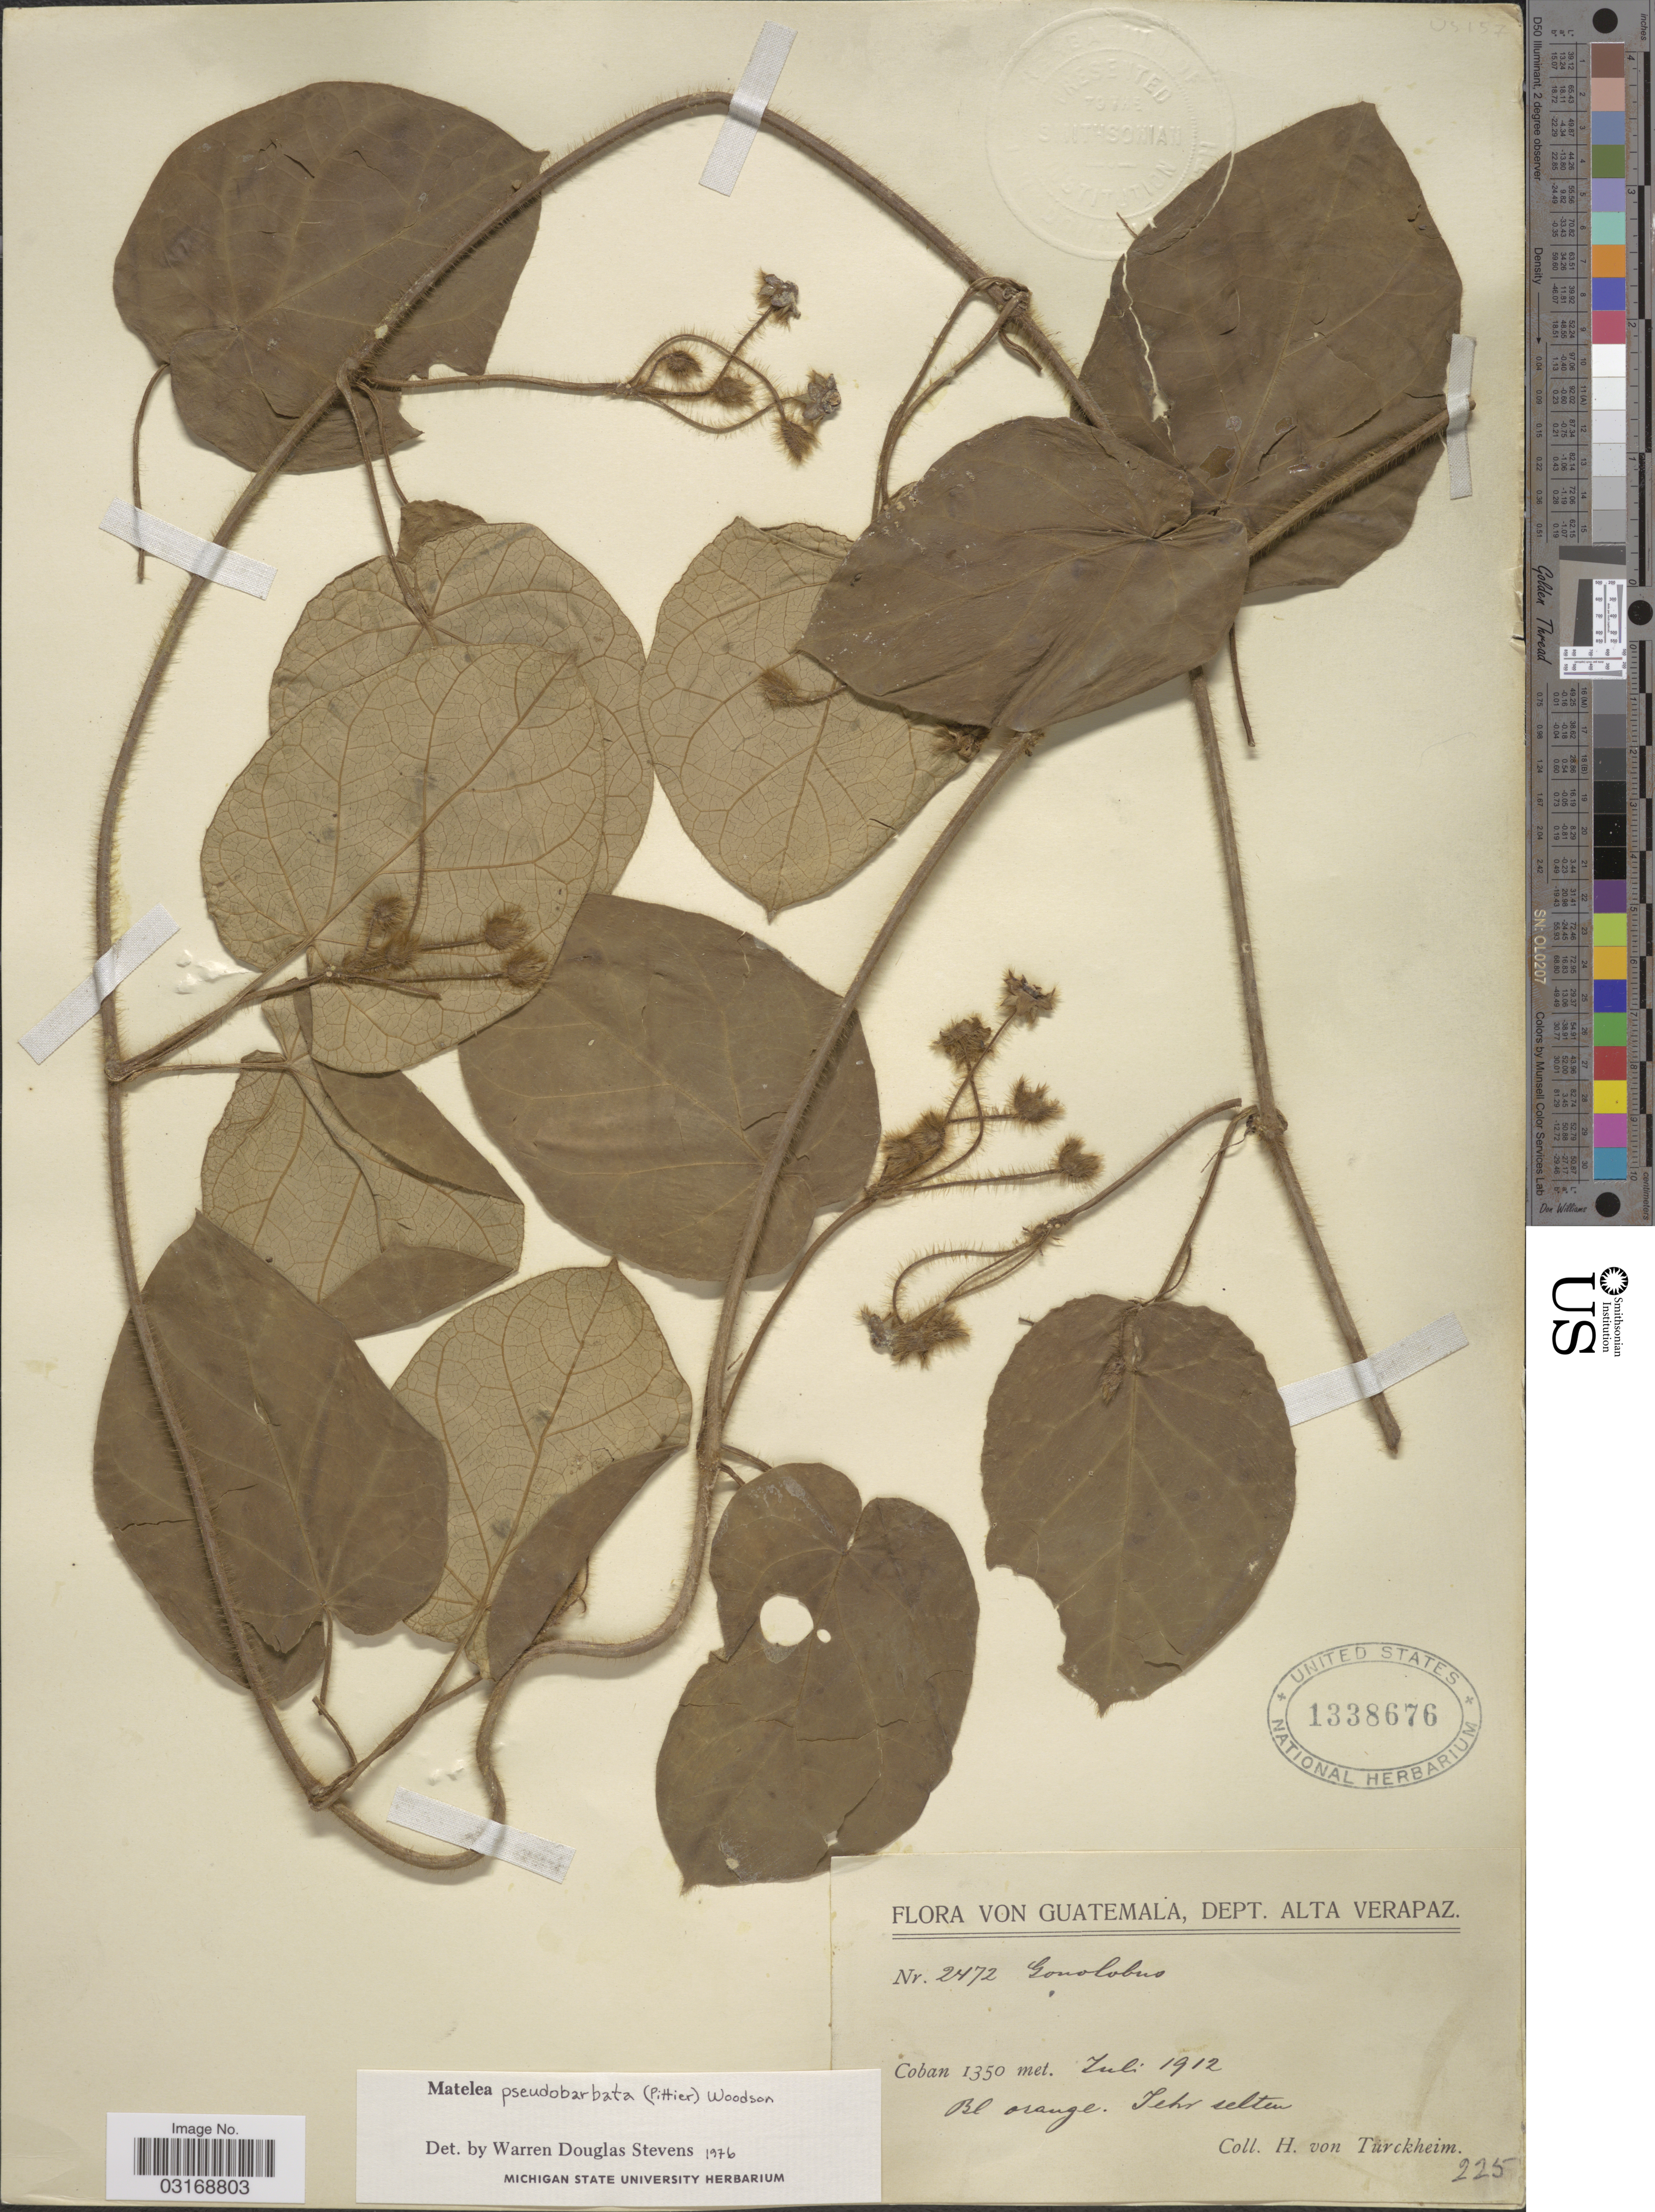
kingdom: Plantae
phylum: Tracheophyta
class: Magnoliopsida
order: Gentianales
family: Apocynaceae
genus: Matelea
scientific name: Matelea pseudobarbata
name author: (Pittier) Woodson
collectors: H. von Türckheim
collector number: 2472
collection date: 1912-07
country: Guatemala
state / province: Alta Verapaz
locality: Coban.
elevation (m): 1350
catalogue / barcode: US 1338676